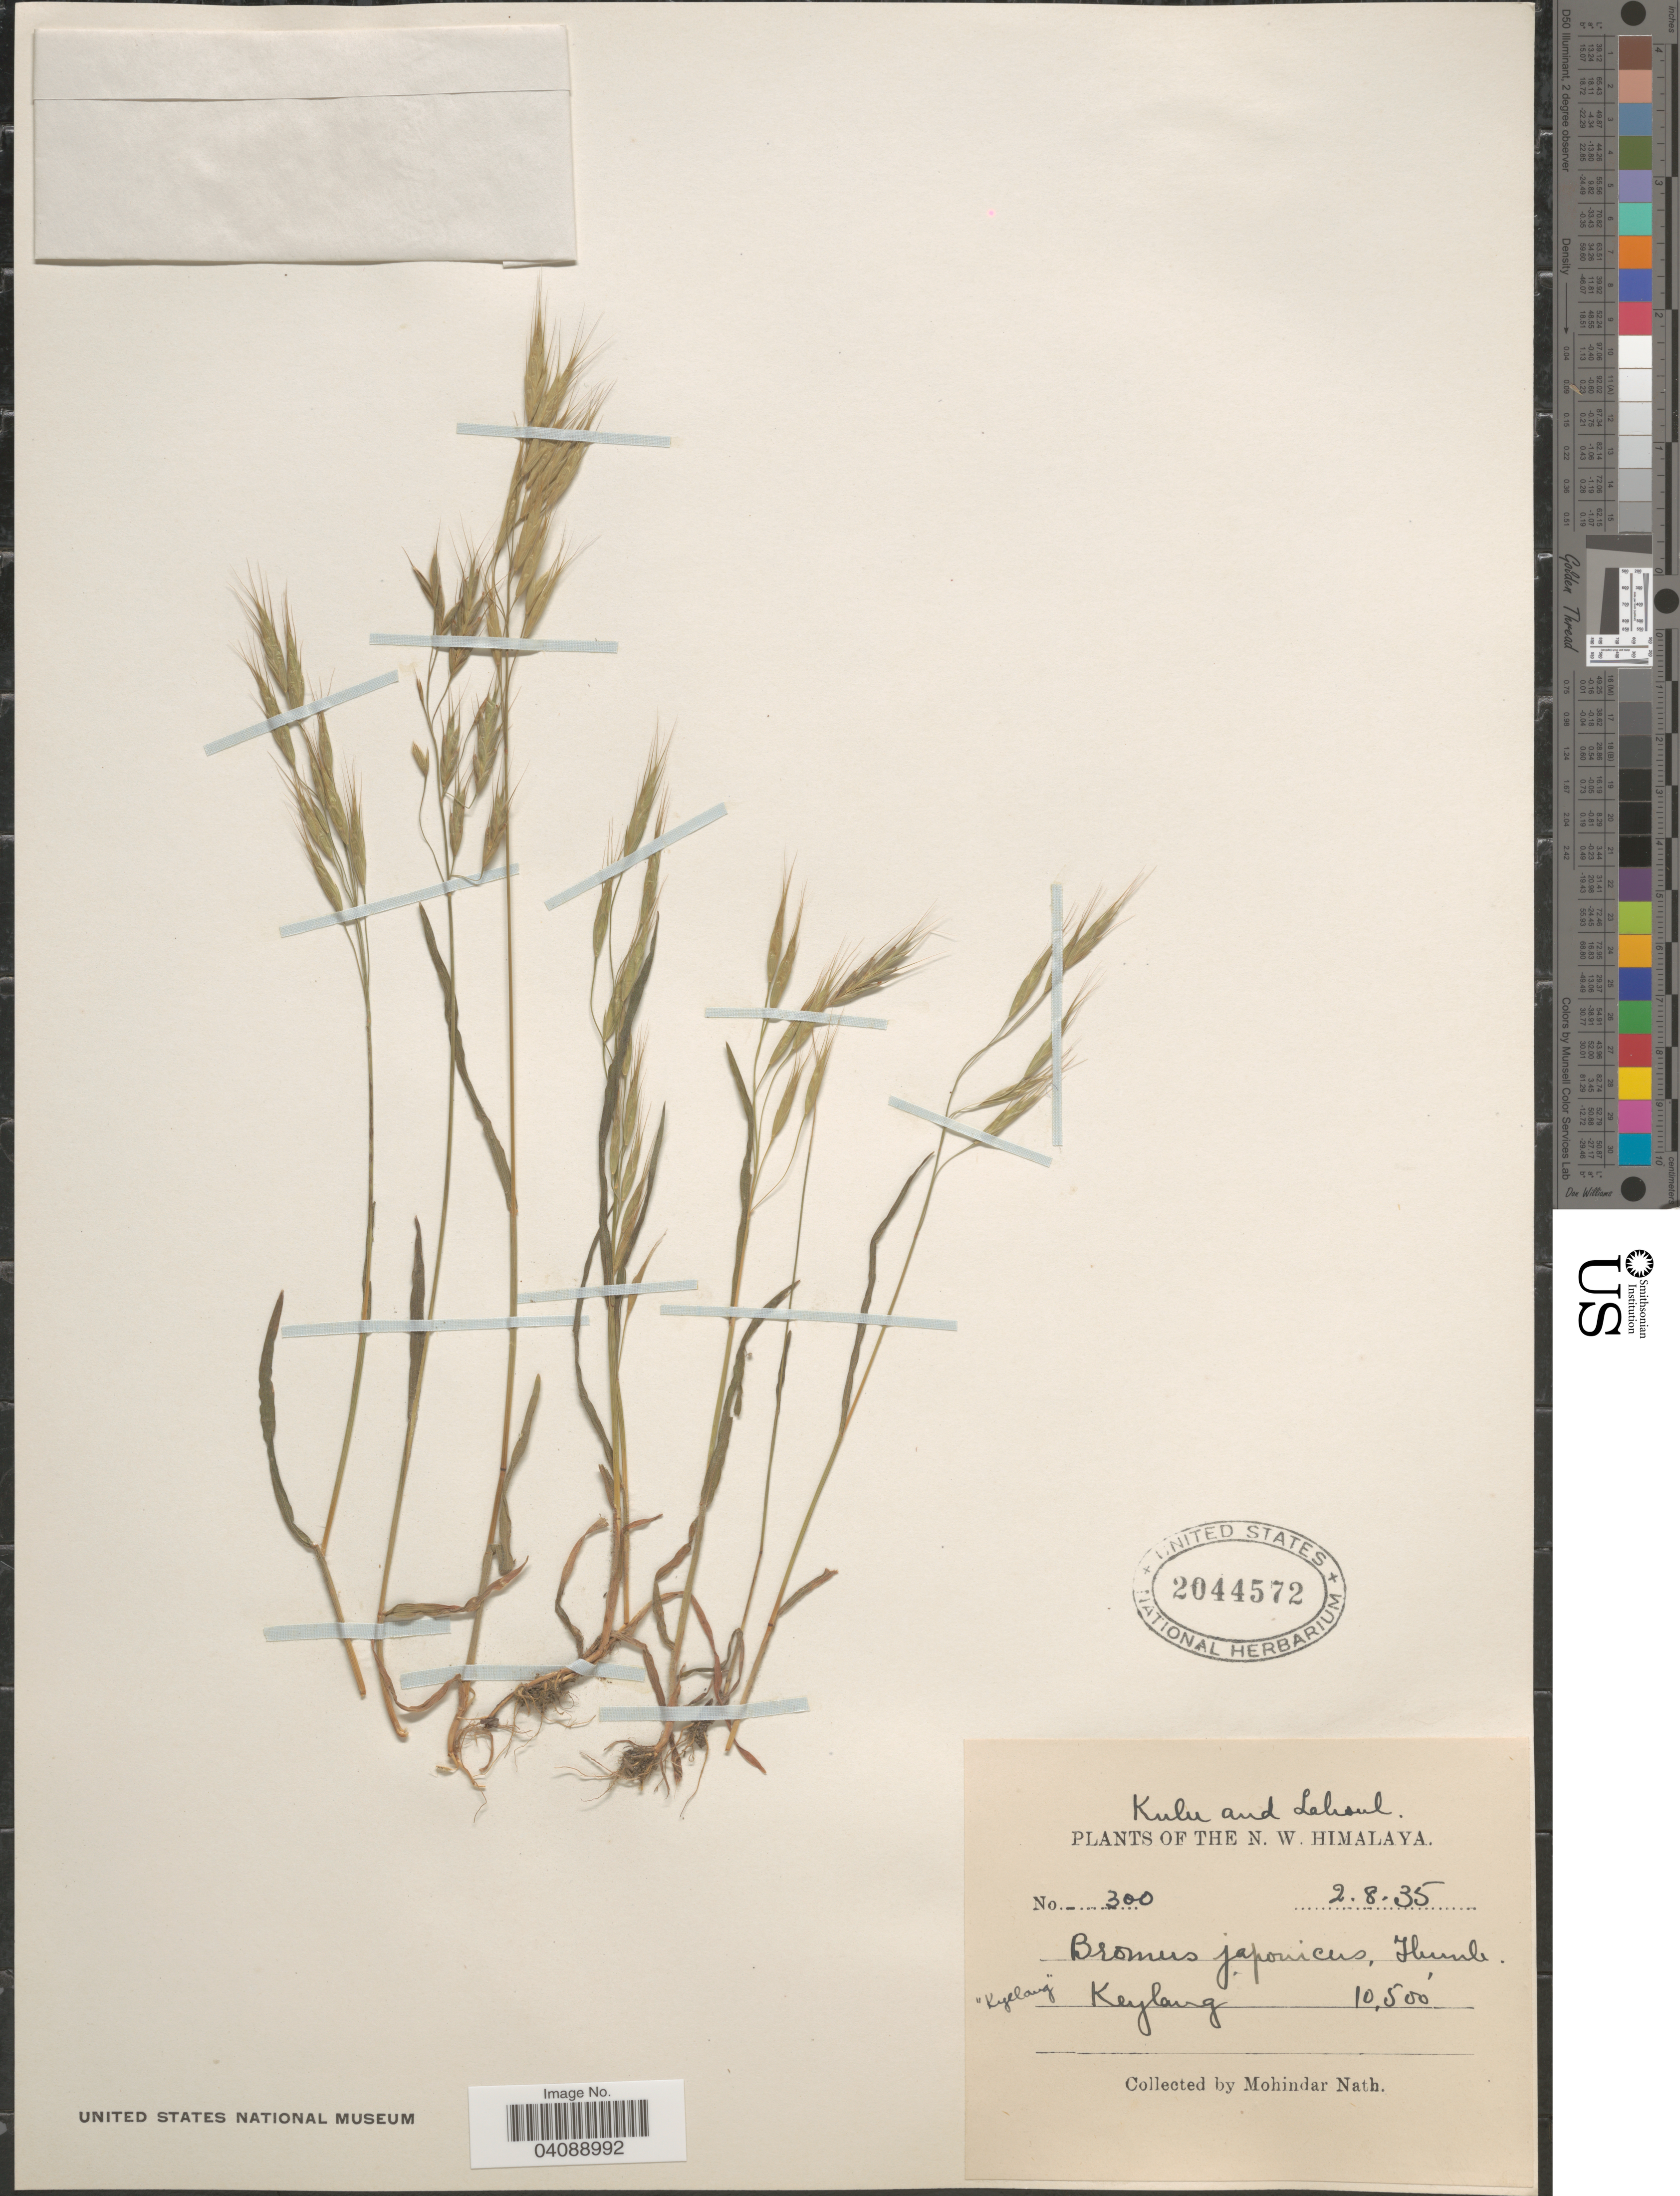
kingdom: Plantae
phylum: Tracheophyta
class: Liliopsida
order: Poales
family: Poaceae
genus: Bromus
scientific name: Bromus japonicus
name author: Houtt.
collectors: M. Nath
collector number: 300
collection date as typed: Transcribed d/m/y: 2/8/35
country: India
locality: Kulu and Lahoul. The N.W. Himalaya. Keylang.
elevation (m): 3200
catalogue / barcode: US 2044572